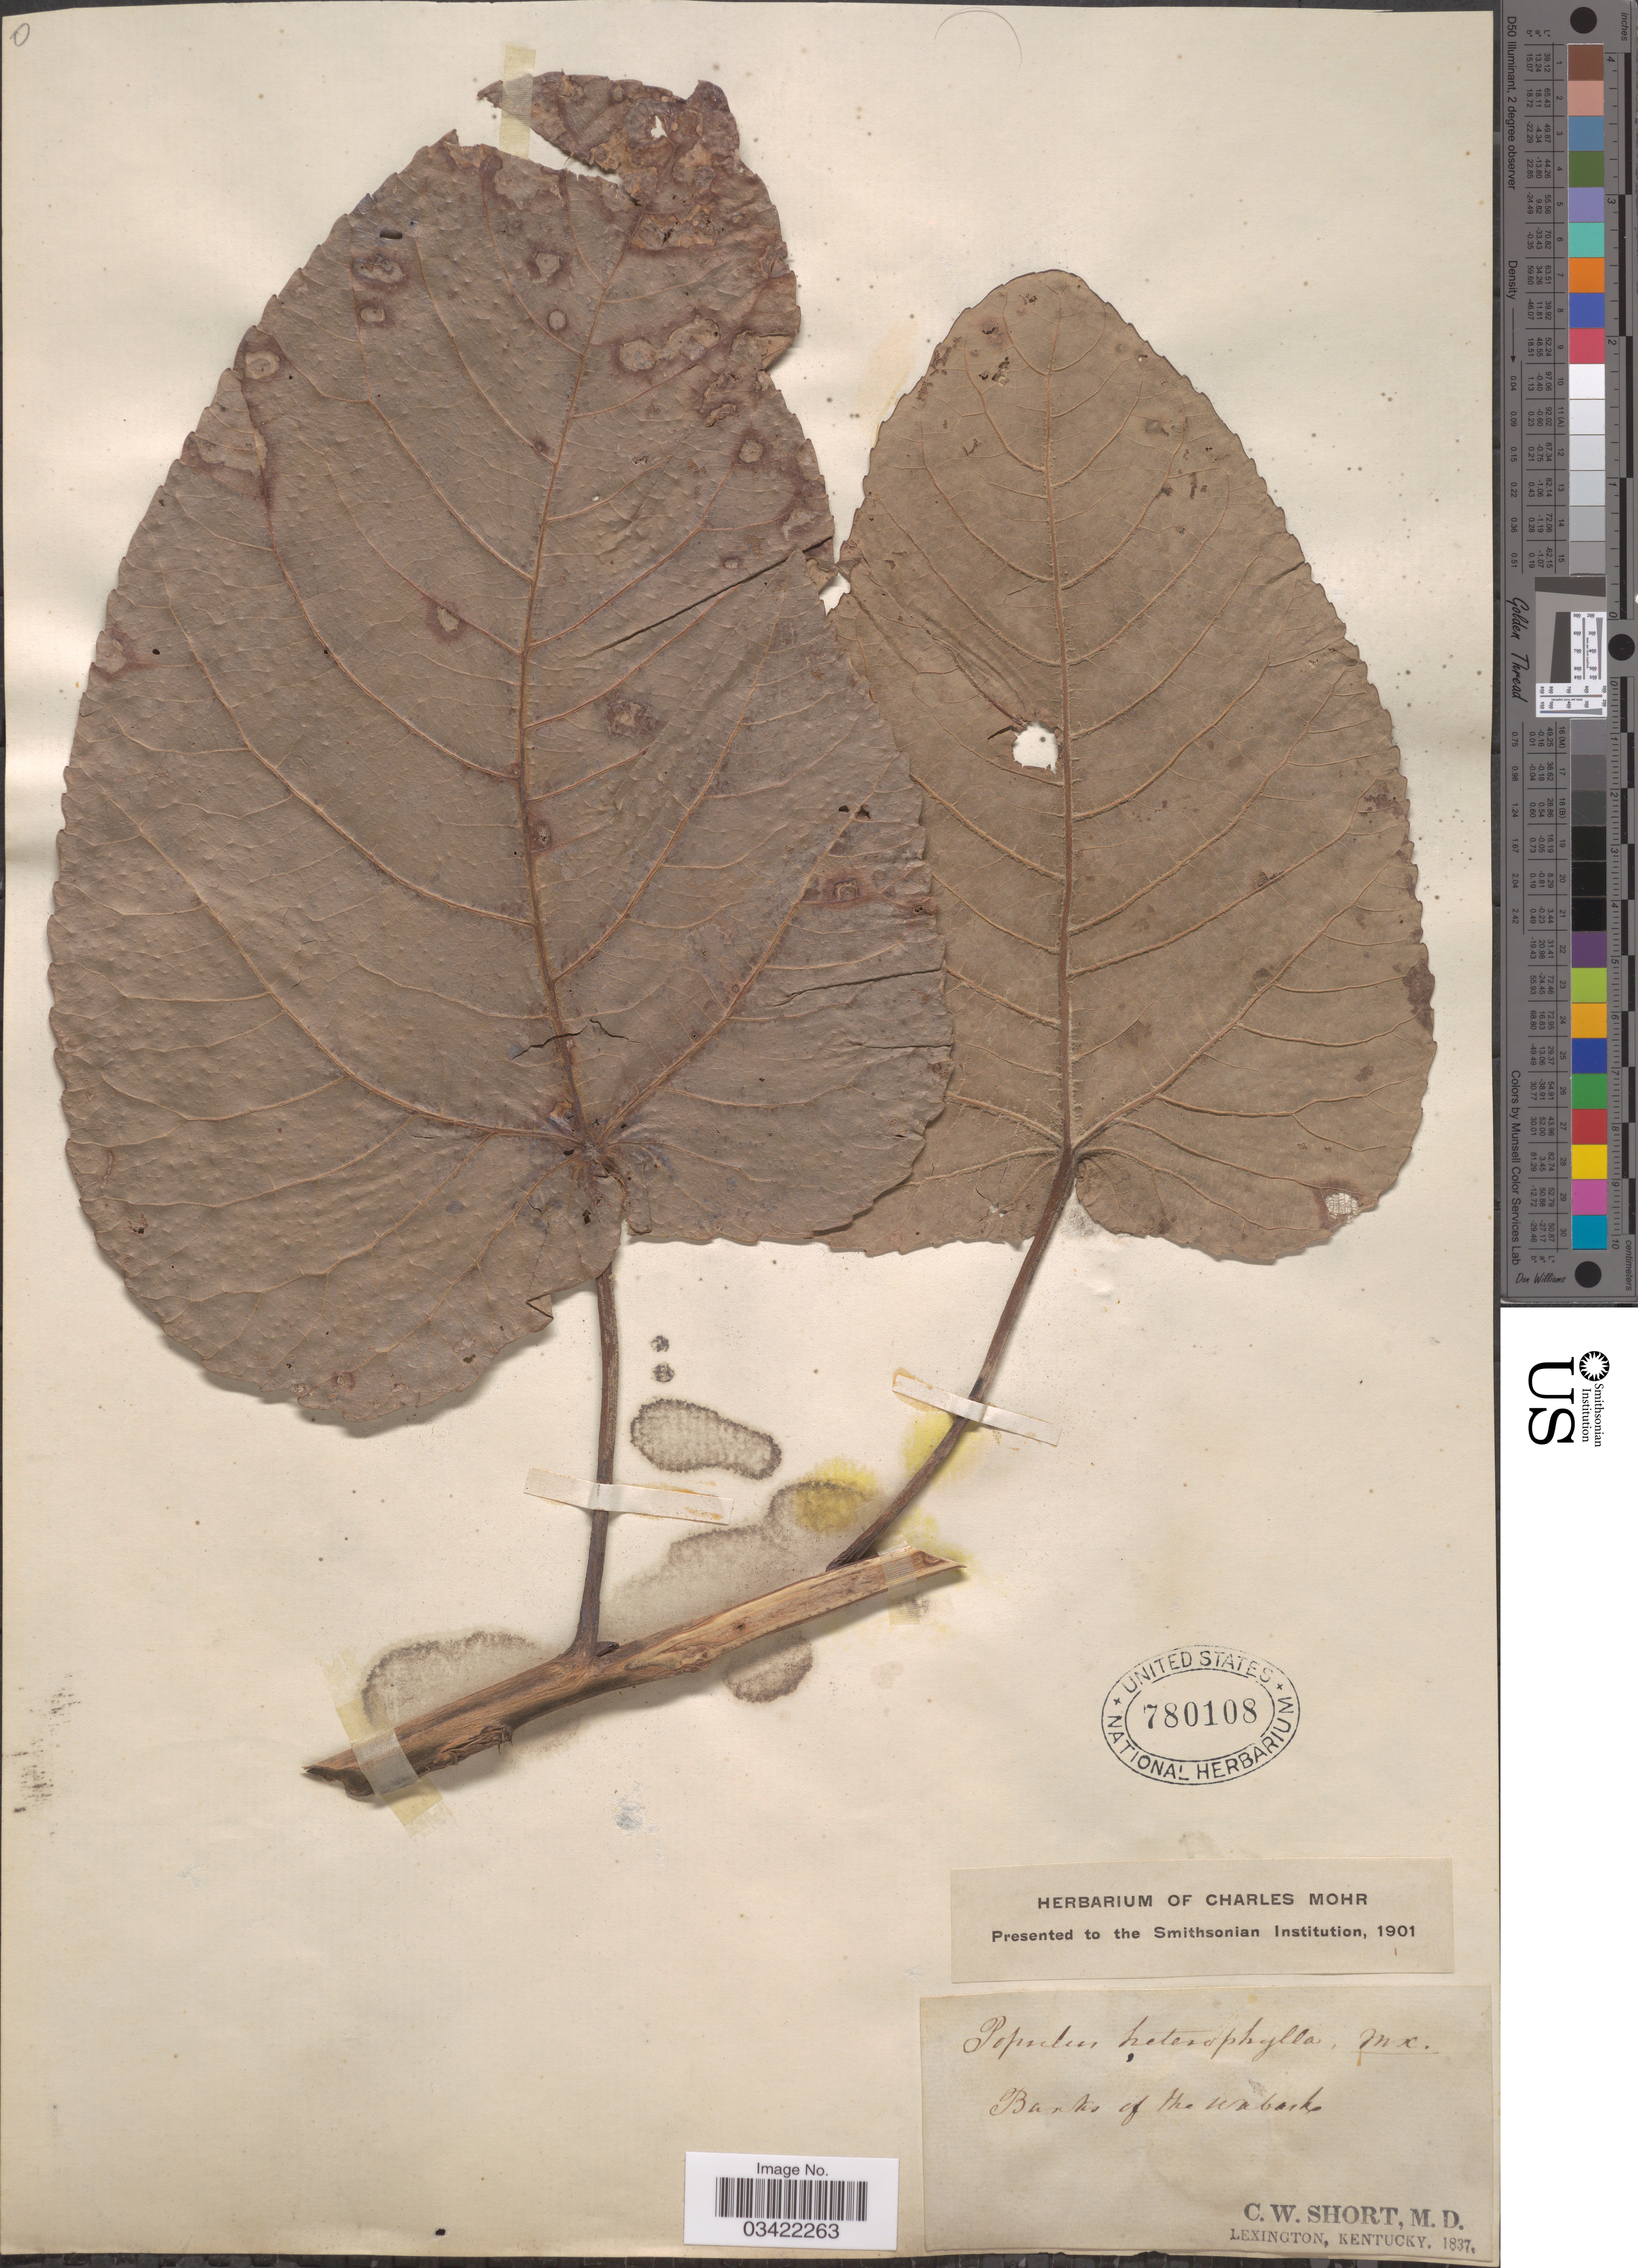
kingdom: Plantae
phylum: Tracheophyta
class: Magnoliopsida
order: Malpighiales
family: Salicaceae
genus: Populus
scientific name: Populus heterophylla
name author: L.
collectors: C. W. Short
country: United States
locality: Banks of the Wabash.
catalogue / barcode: US 780108